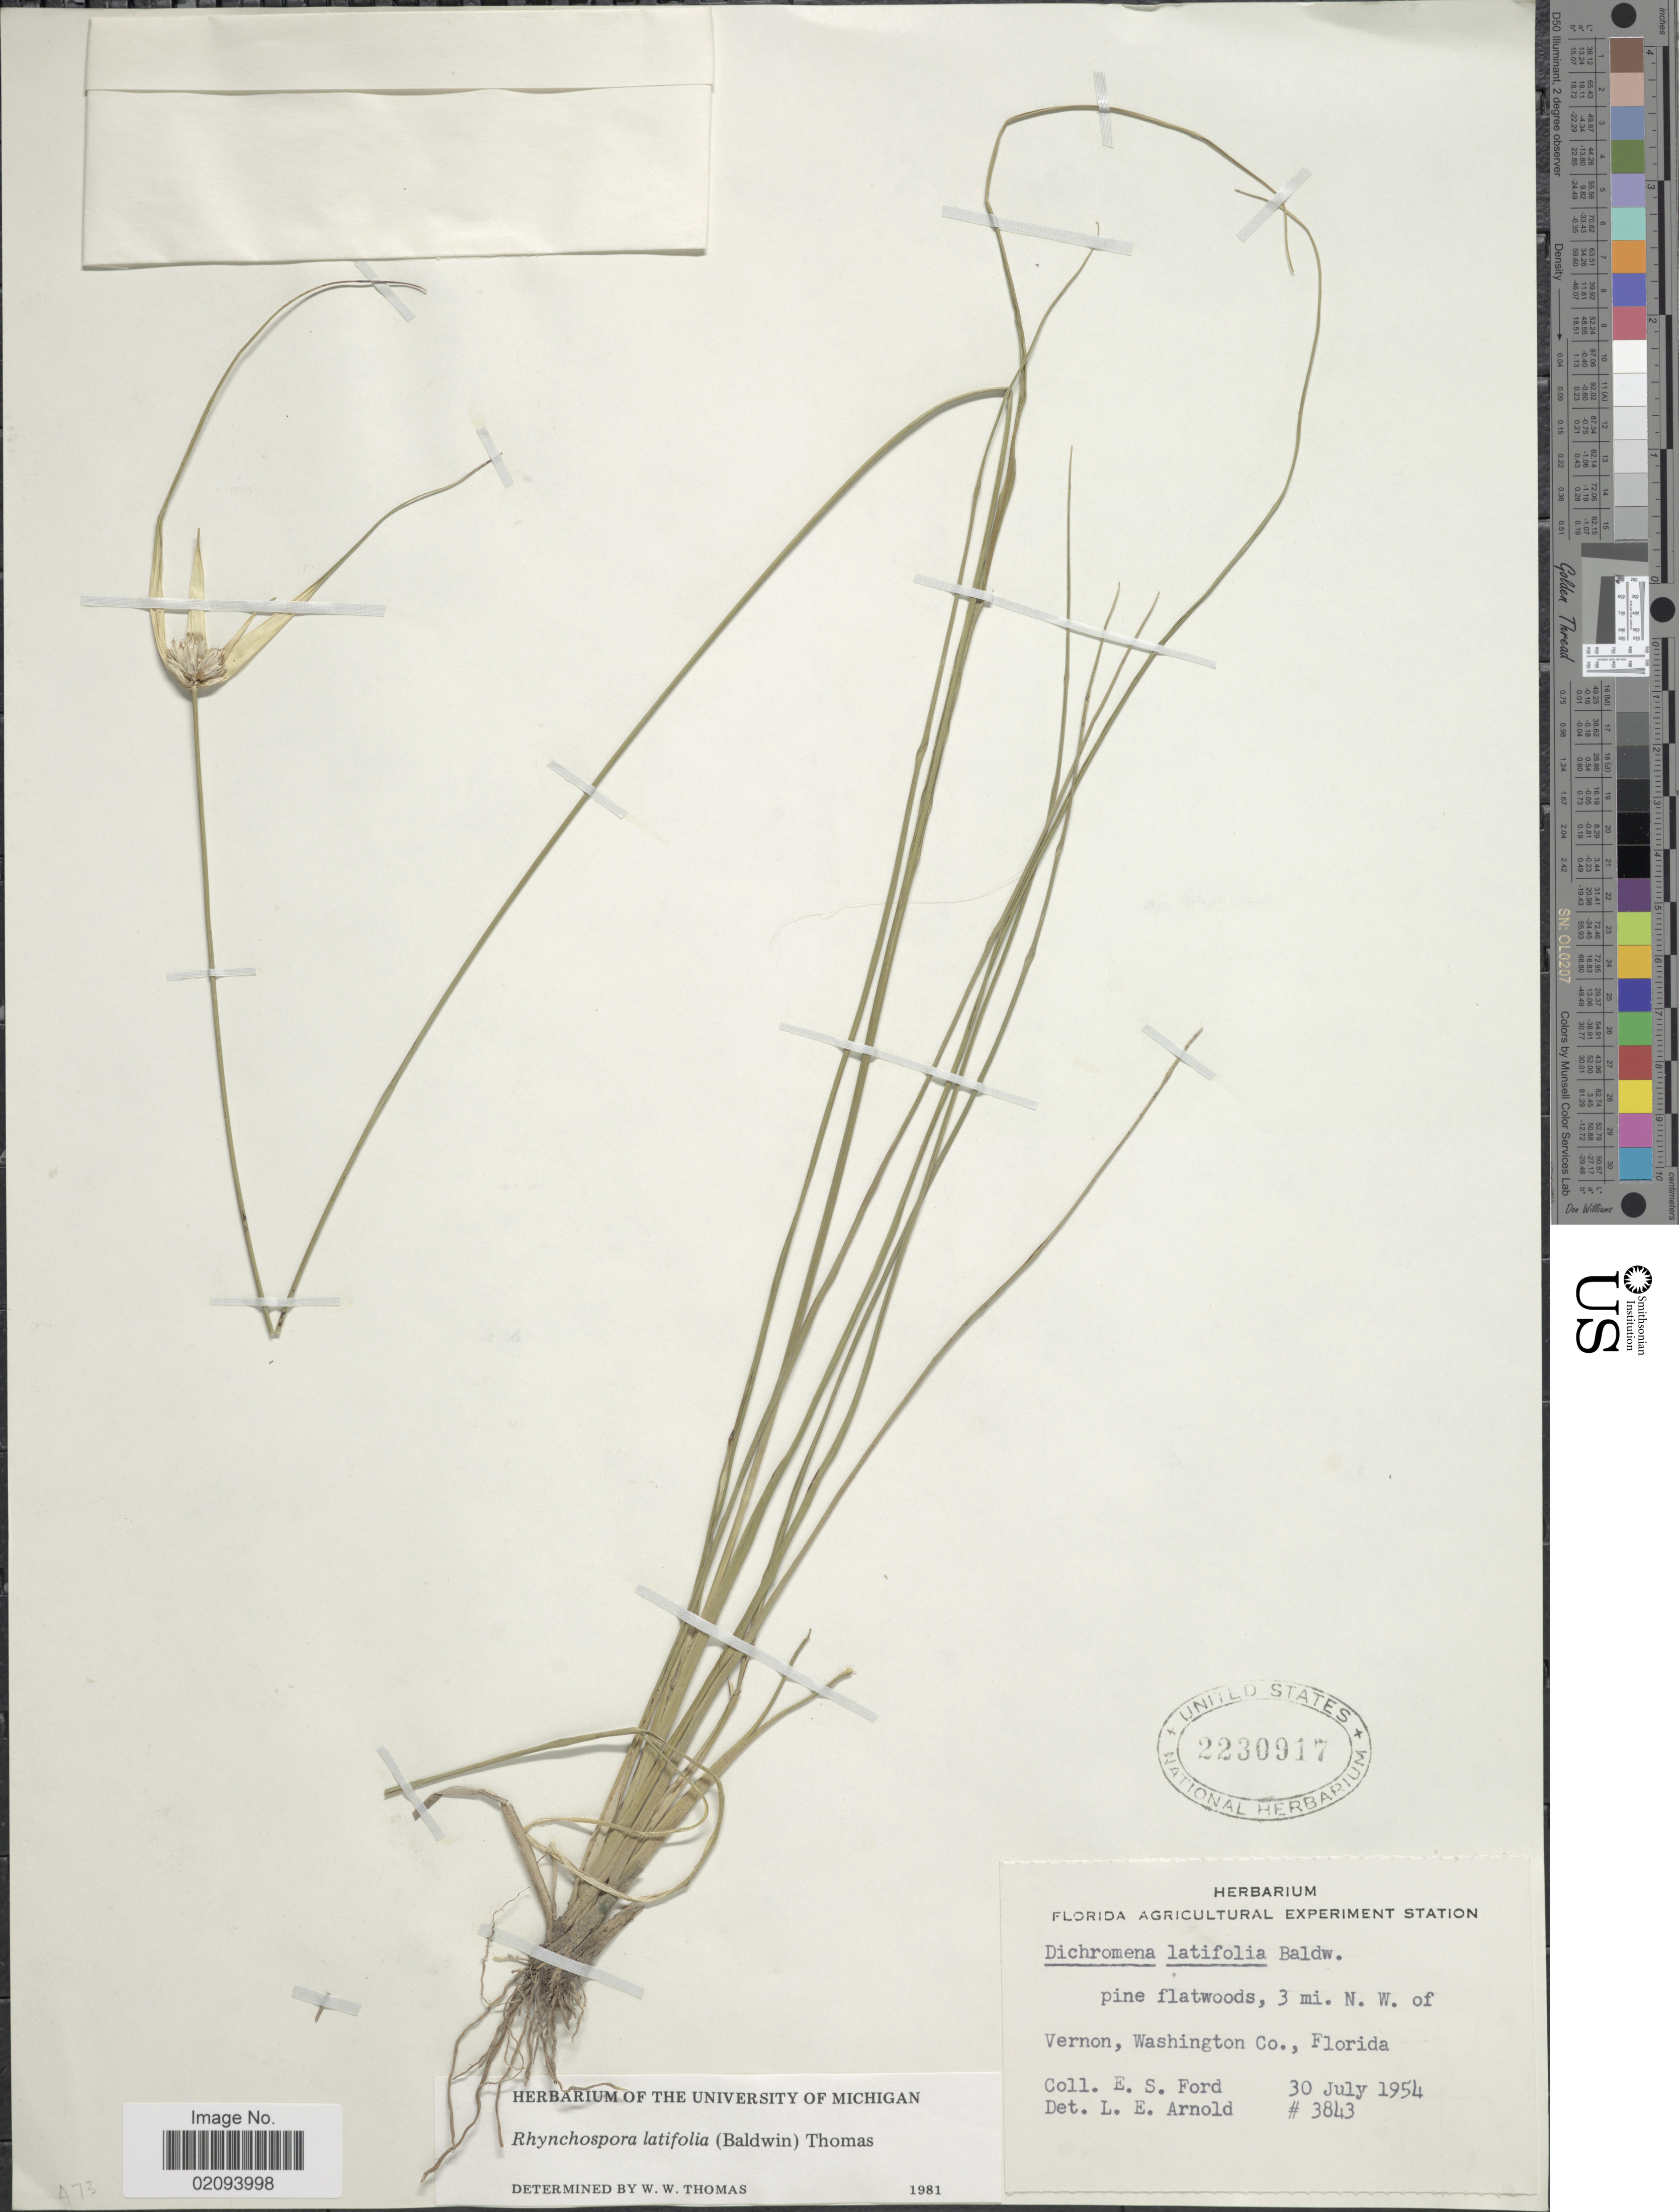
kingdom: Plantae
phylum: Tracheophyta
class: Liliopsida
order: Poales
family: Cyperaceae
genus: Rhynchospora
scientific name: Rhynchospora latifolia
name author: (Baldwin ex Elliott) W.W. Thomas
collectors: E. Ford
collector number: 3843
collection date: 1954-07-30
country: United States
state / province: Florida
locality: Vernon, Washington Co.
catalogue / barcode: US 2230917